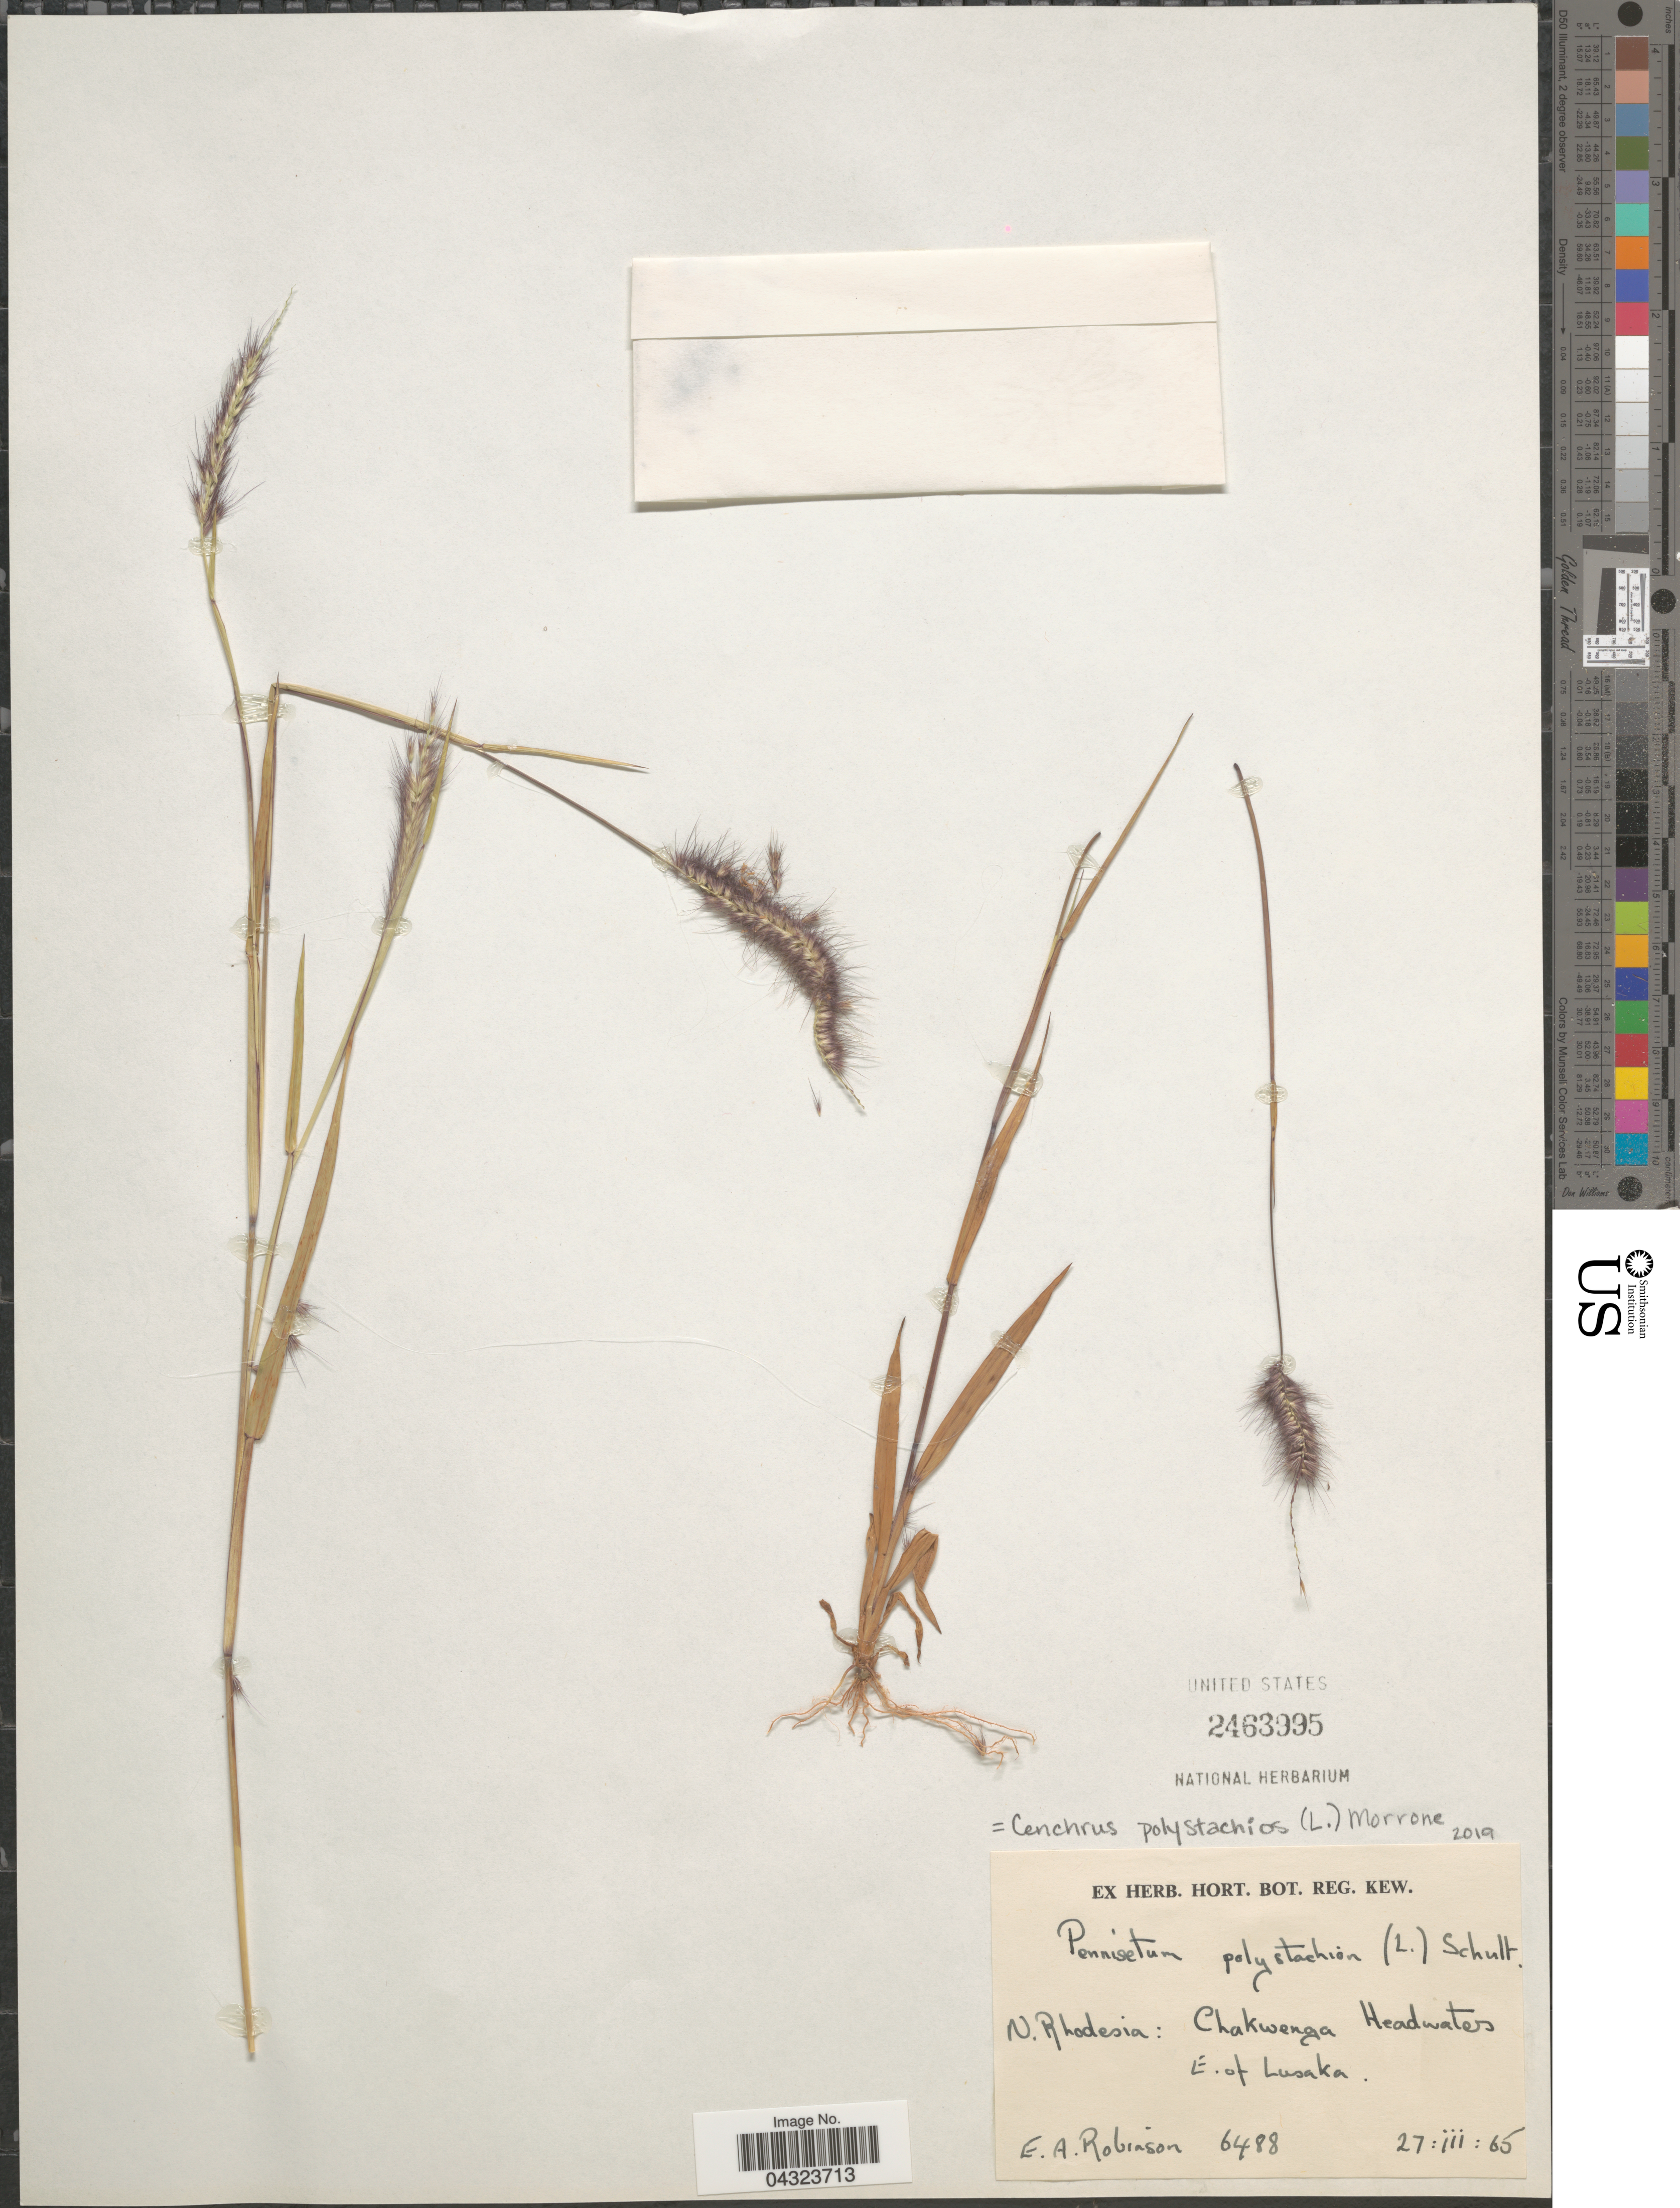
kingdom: Plantae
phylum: Tracheophyta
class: Liliopsida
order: Poales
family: Poaceae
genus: Cenchrus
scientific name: Cenchrus polystachios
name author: (L.) Morrone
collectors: E. A. Robinson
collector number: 6488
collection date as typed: Transcribed d/m/y: 27/3/65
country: Zambia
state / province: Lusaka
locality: N. Rhodesia: Chakwenga Headwaters. E. of Lusaka.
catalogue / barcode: US 2463995